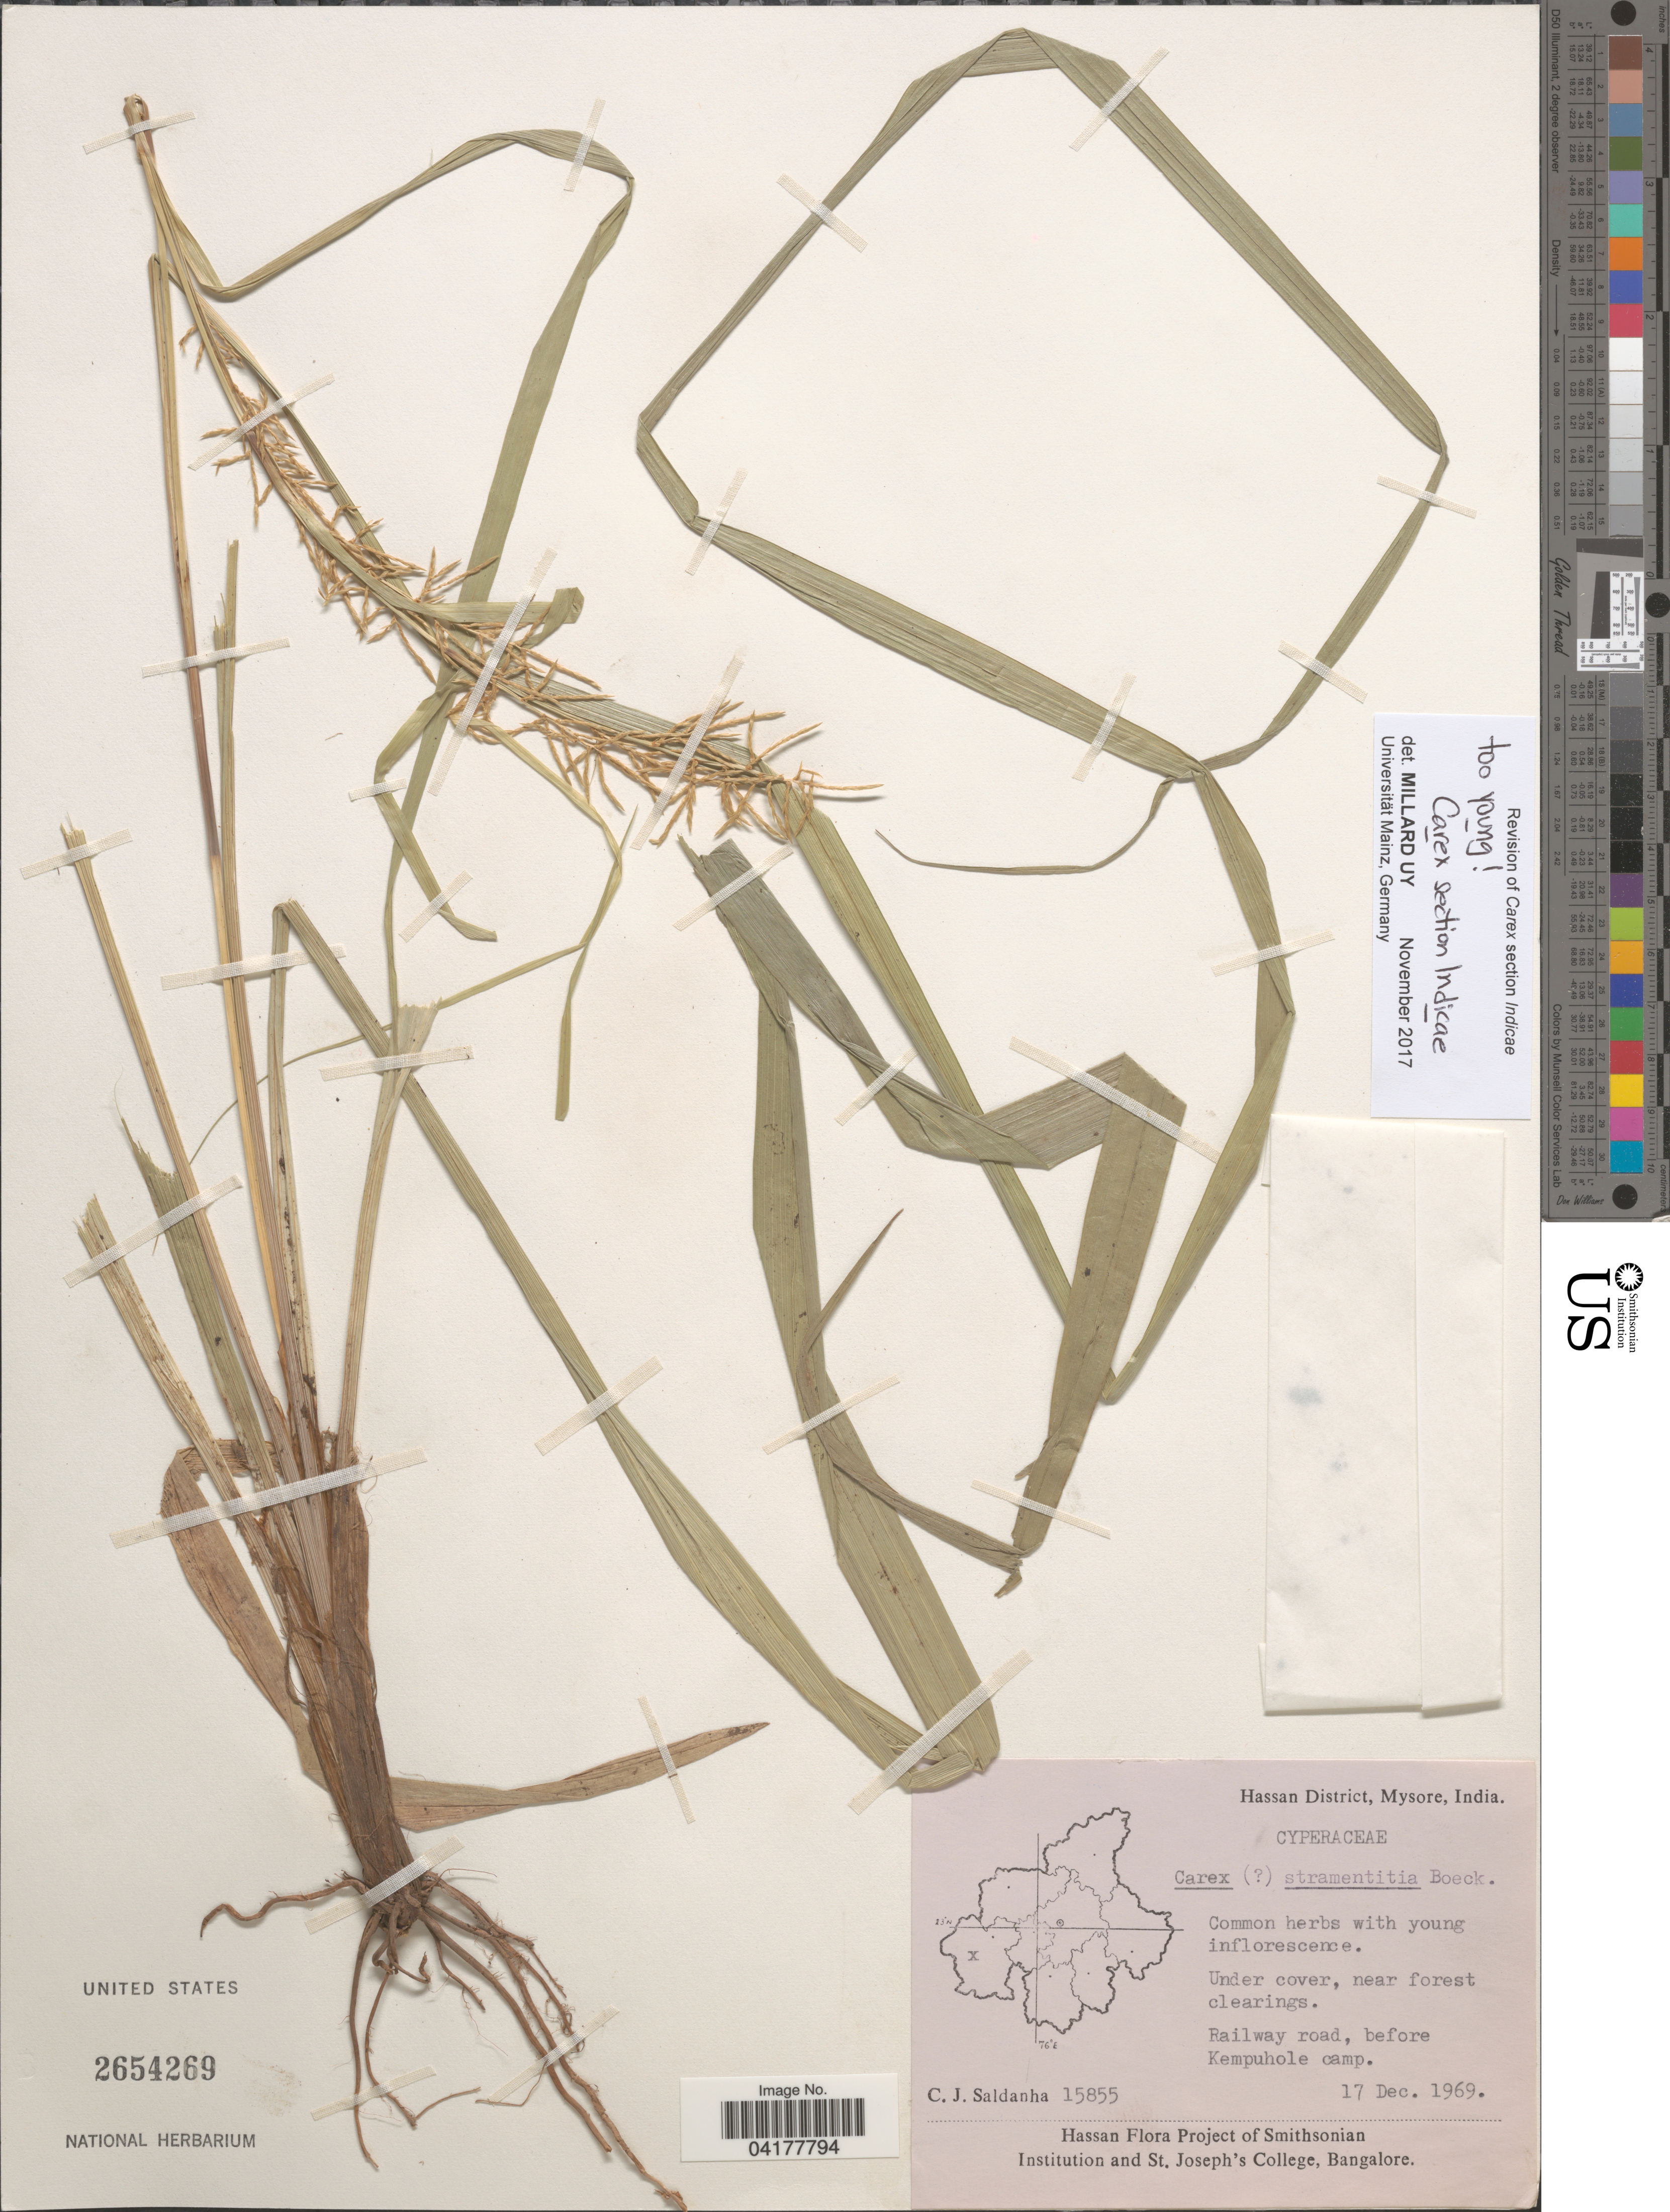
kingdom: Plantae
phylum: Tracheophyta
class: Liliopsida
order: Poales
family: Cyperaceae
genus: Carex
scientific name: Carex stramentitia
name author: Boott ex Boeckeler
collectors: C. J. Saldanha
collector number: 15855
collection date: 1969-12-17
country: India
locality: Hassan District, Mysore. Railway road, before Kempuhole camp.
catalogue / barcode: US 2654269